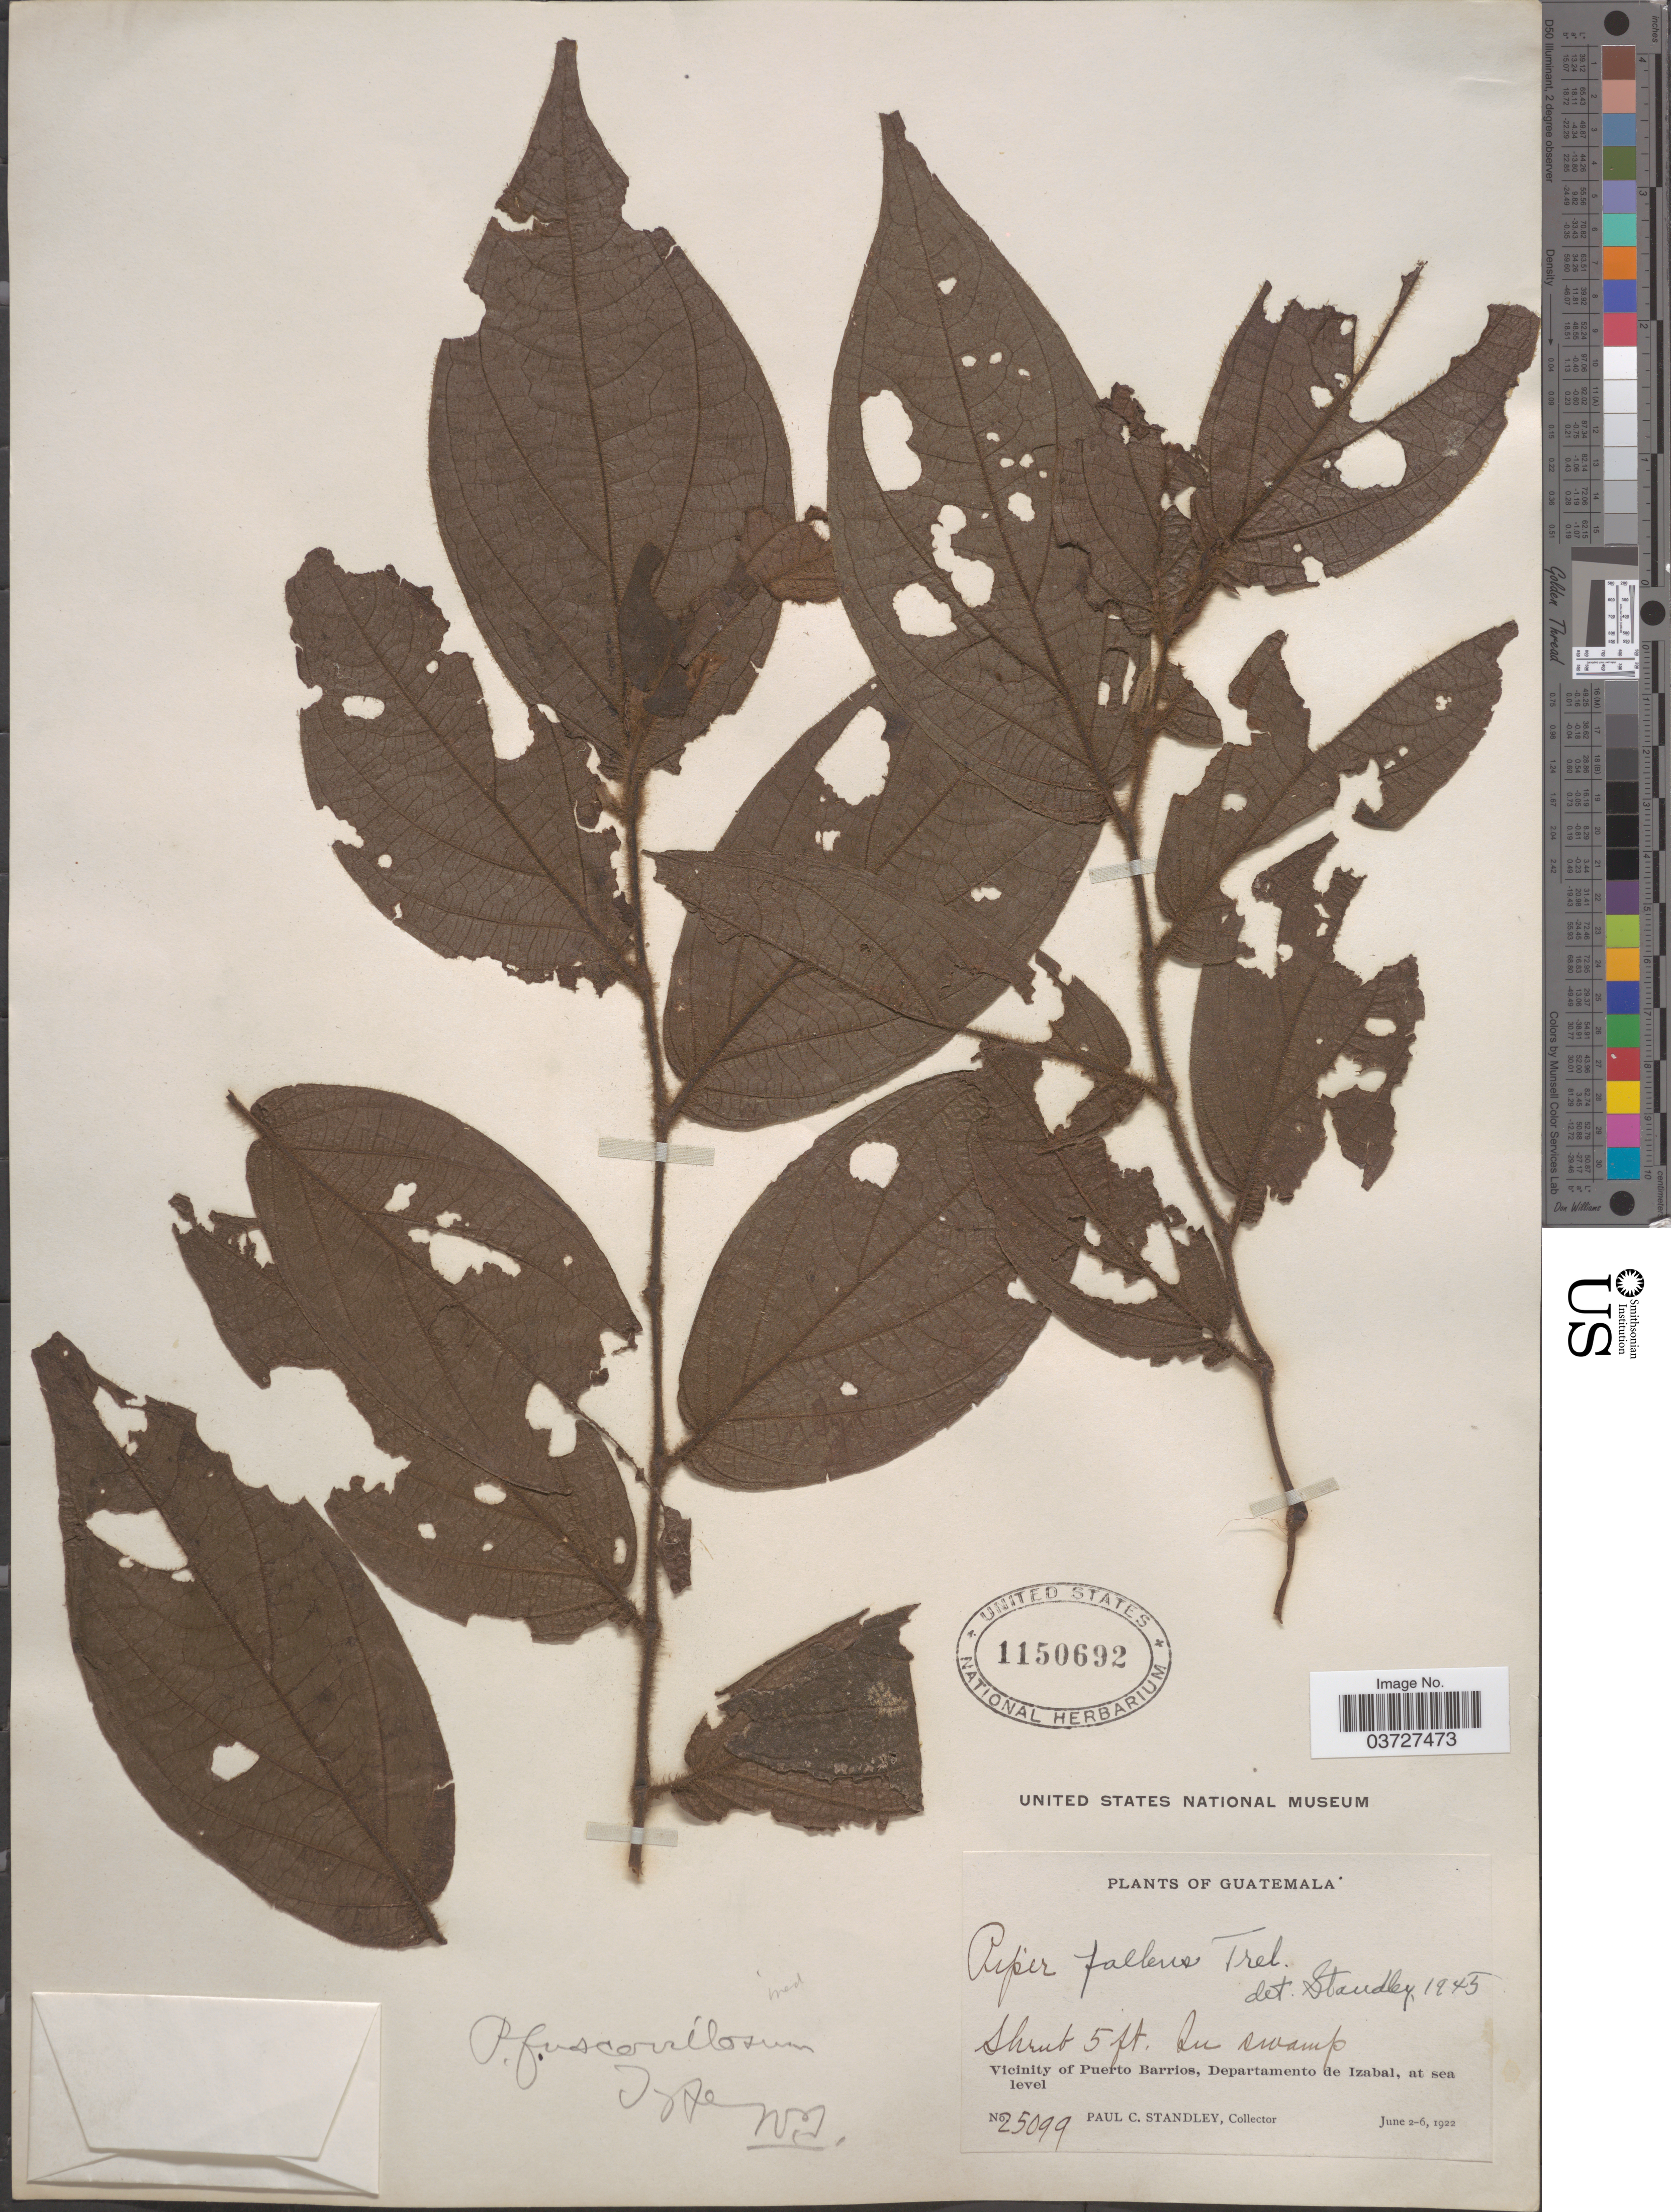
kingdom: Plantae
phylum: Tracheophyta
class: Magnoliopsida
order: Piperales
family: Piperaceae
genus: Piper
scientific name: Piper fallens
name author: Trel.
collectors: P. C. Standley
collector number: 25099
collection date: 1922-06-02/1922-06-06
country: Guatemala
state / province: Izabal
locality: Vicinity of Puerto Barrios, Departamento de Izabal.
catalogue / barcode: US 1150692